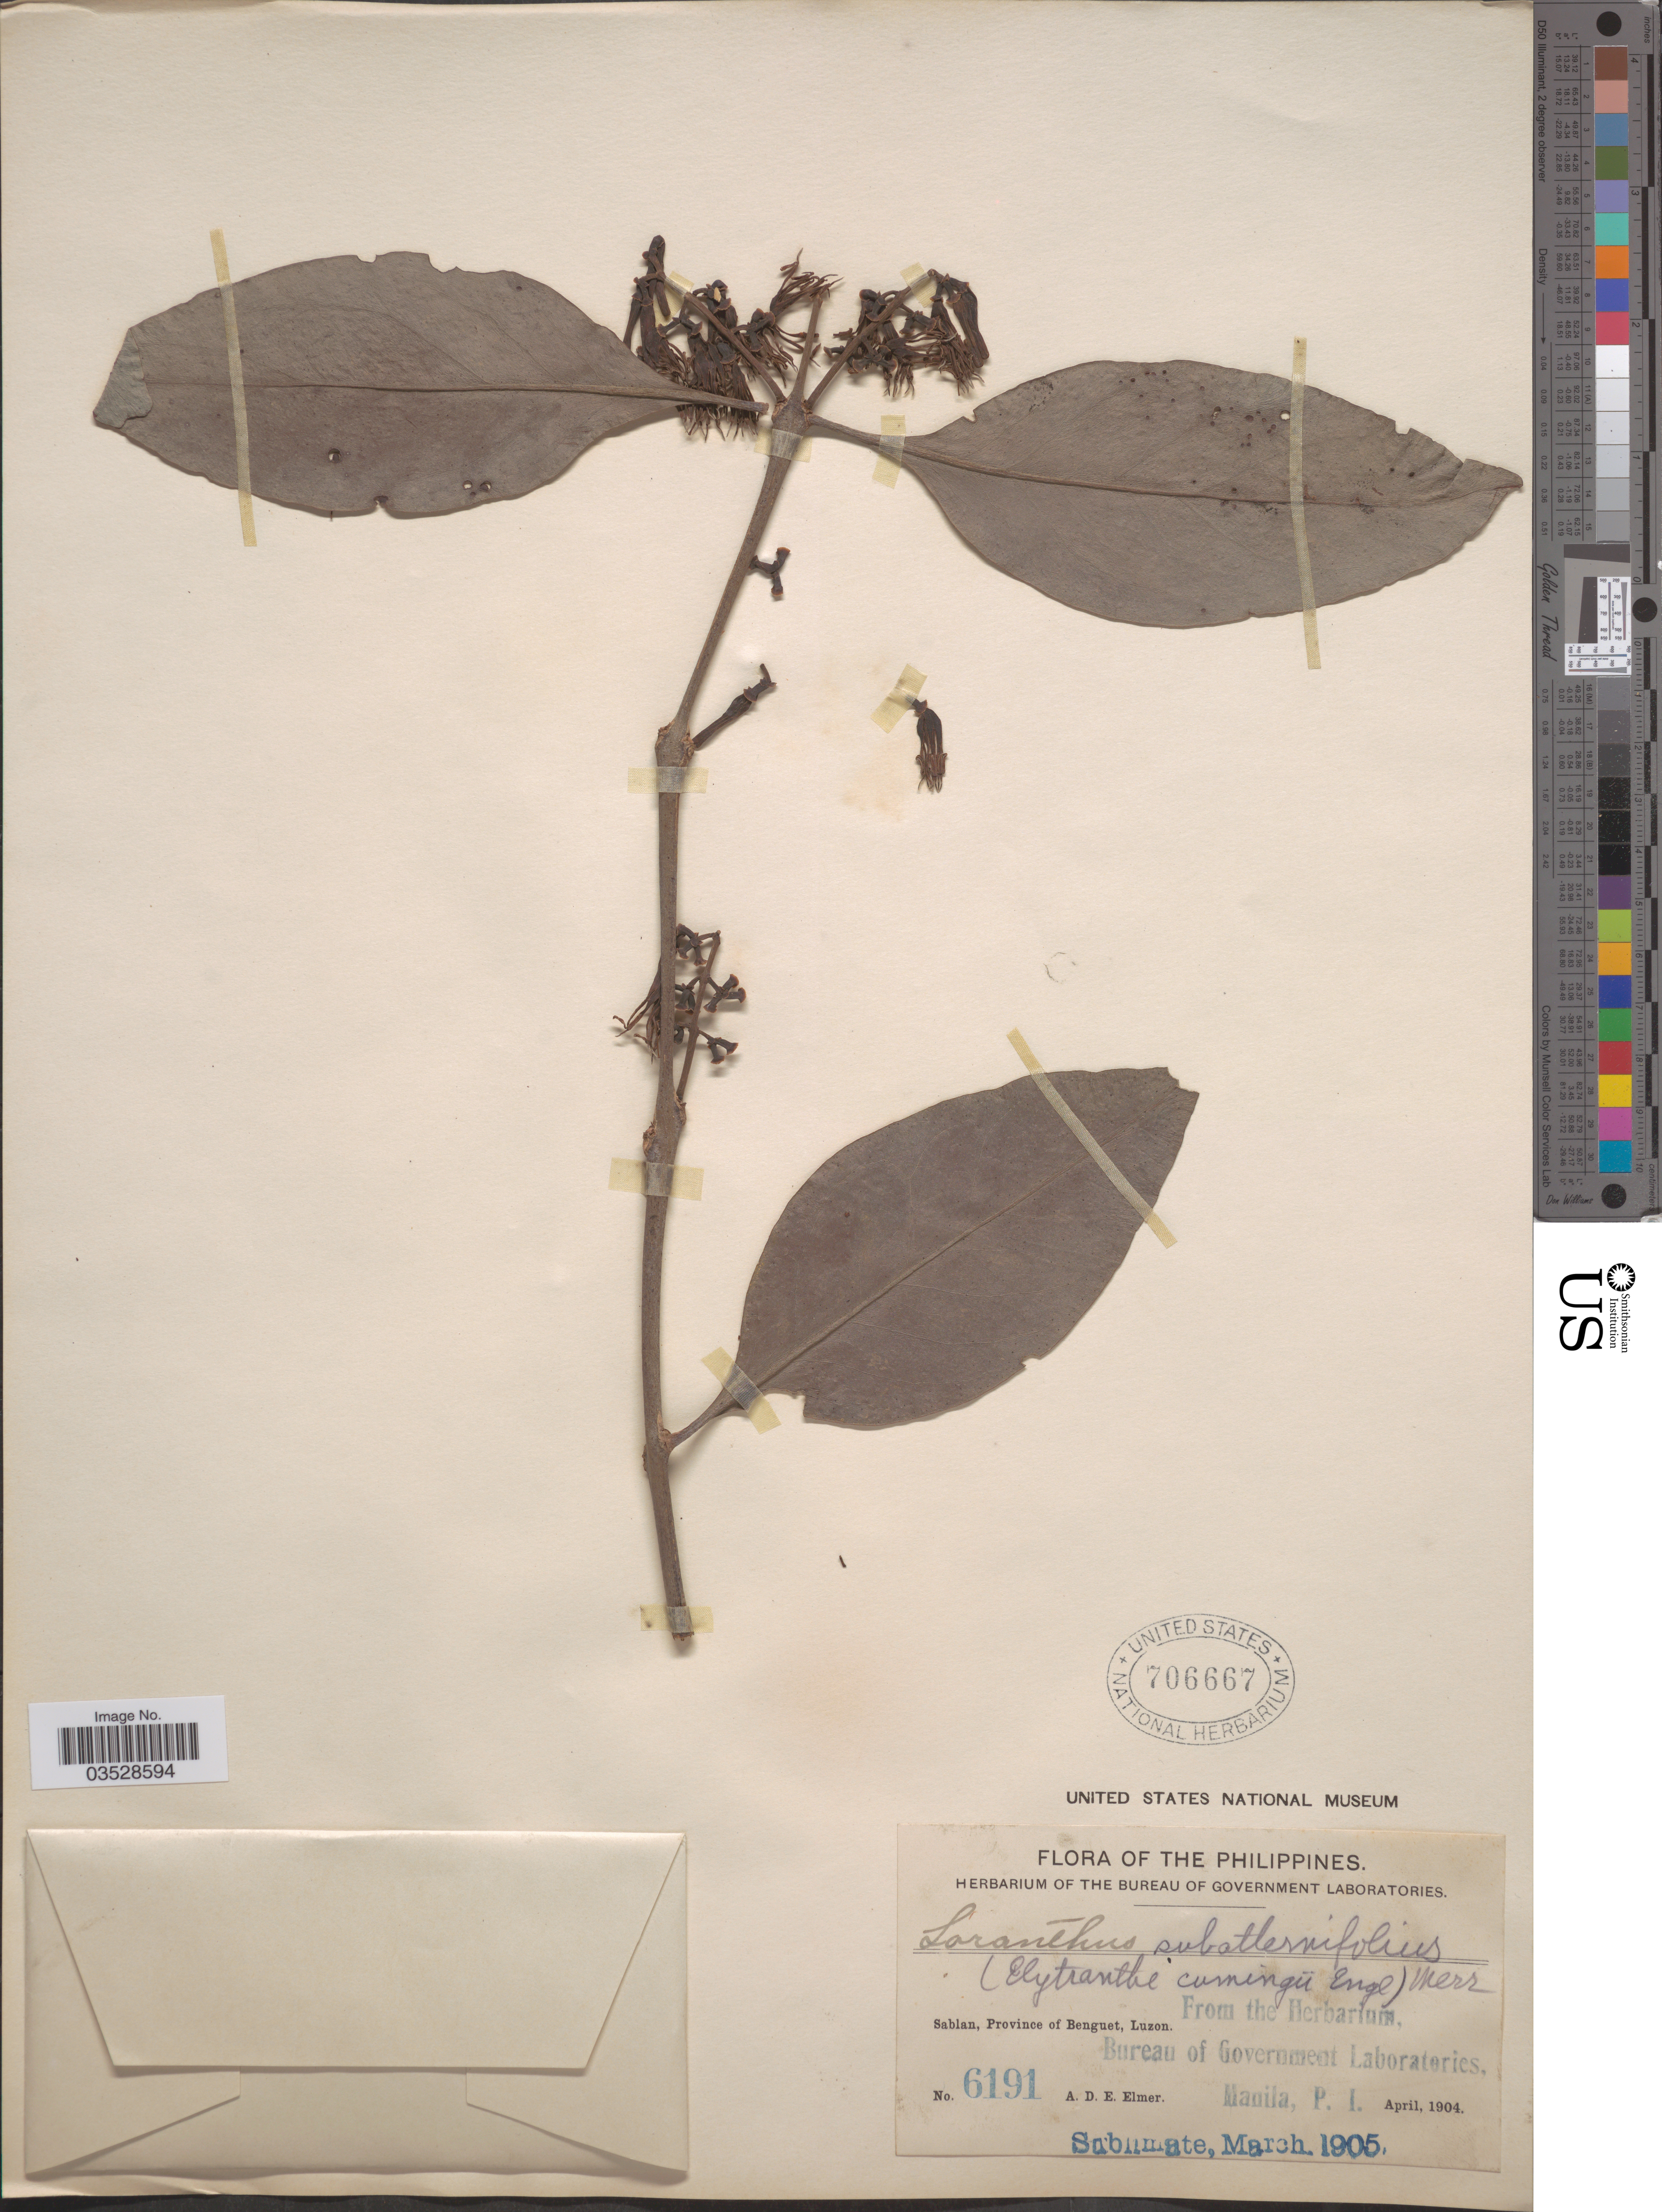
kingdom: Plantae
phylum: Tracheophyta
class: Magnoliopsida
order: Santalales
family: Loranthaceae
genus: Loranthus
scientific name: Loranthus subalternifolius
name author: Merr.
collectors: A. D. E. Elmer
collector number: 6191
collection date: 1904-04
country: Philippines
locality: Sablan, Province of Benguet, Luzon.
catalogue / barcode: US 706667